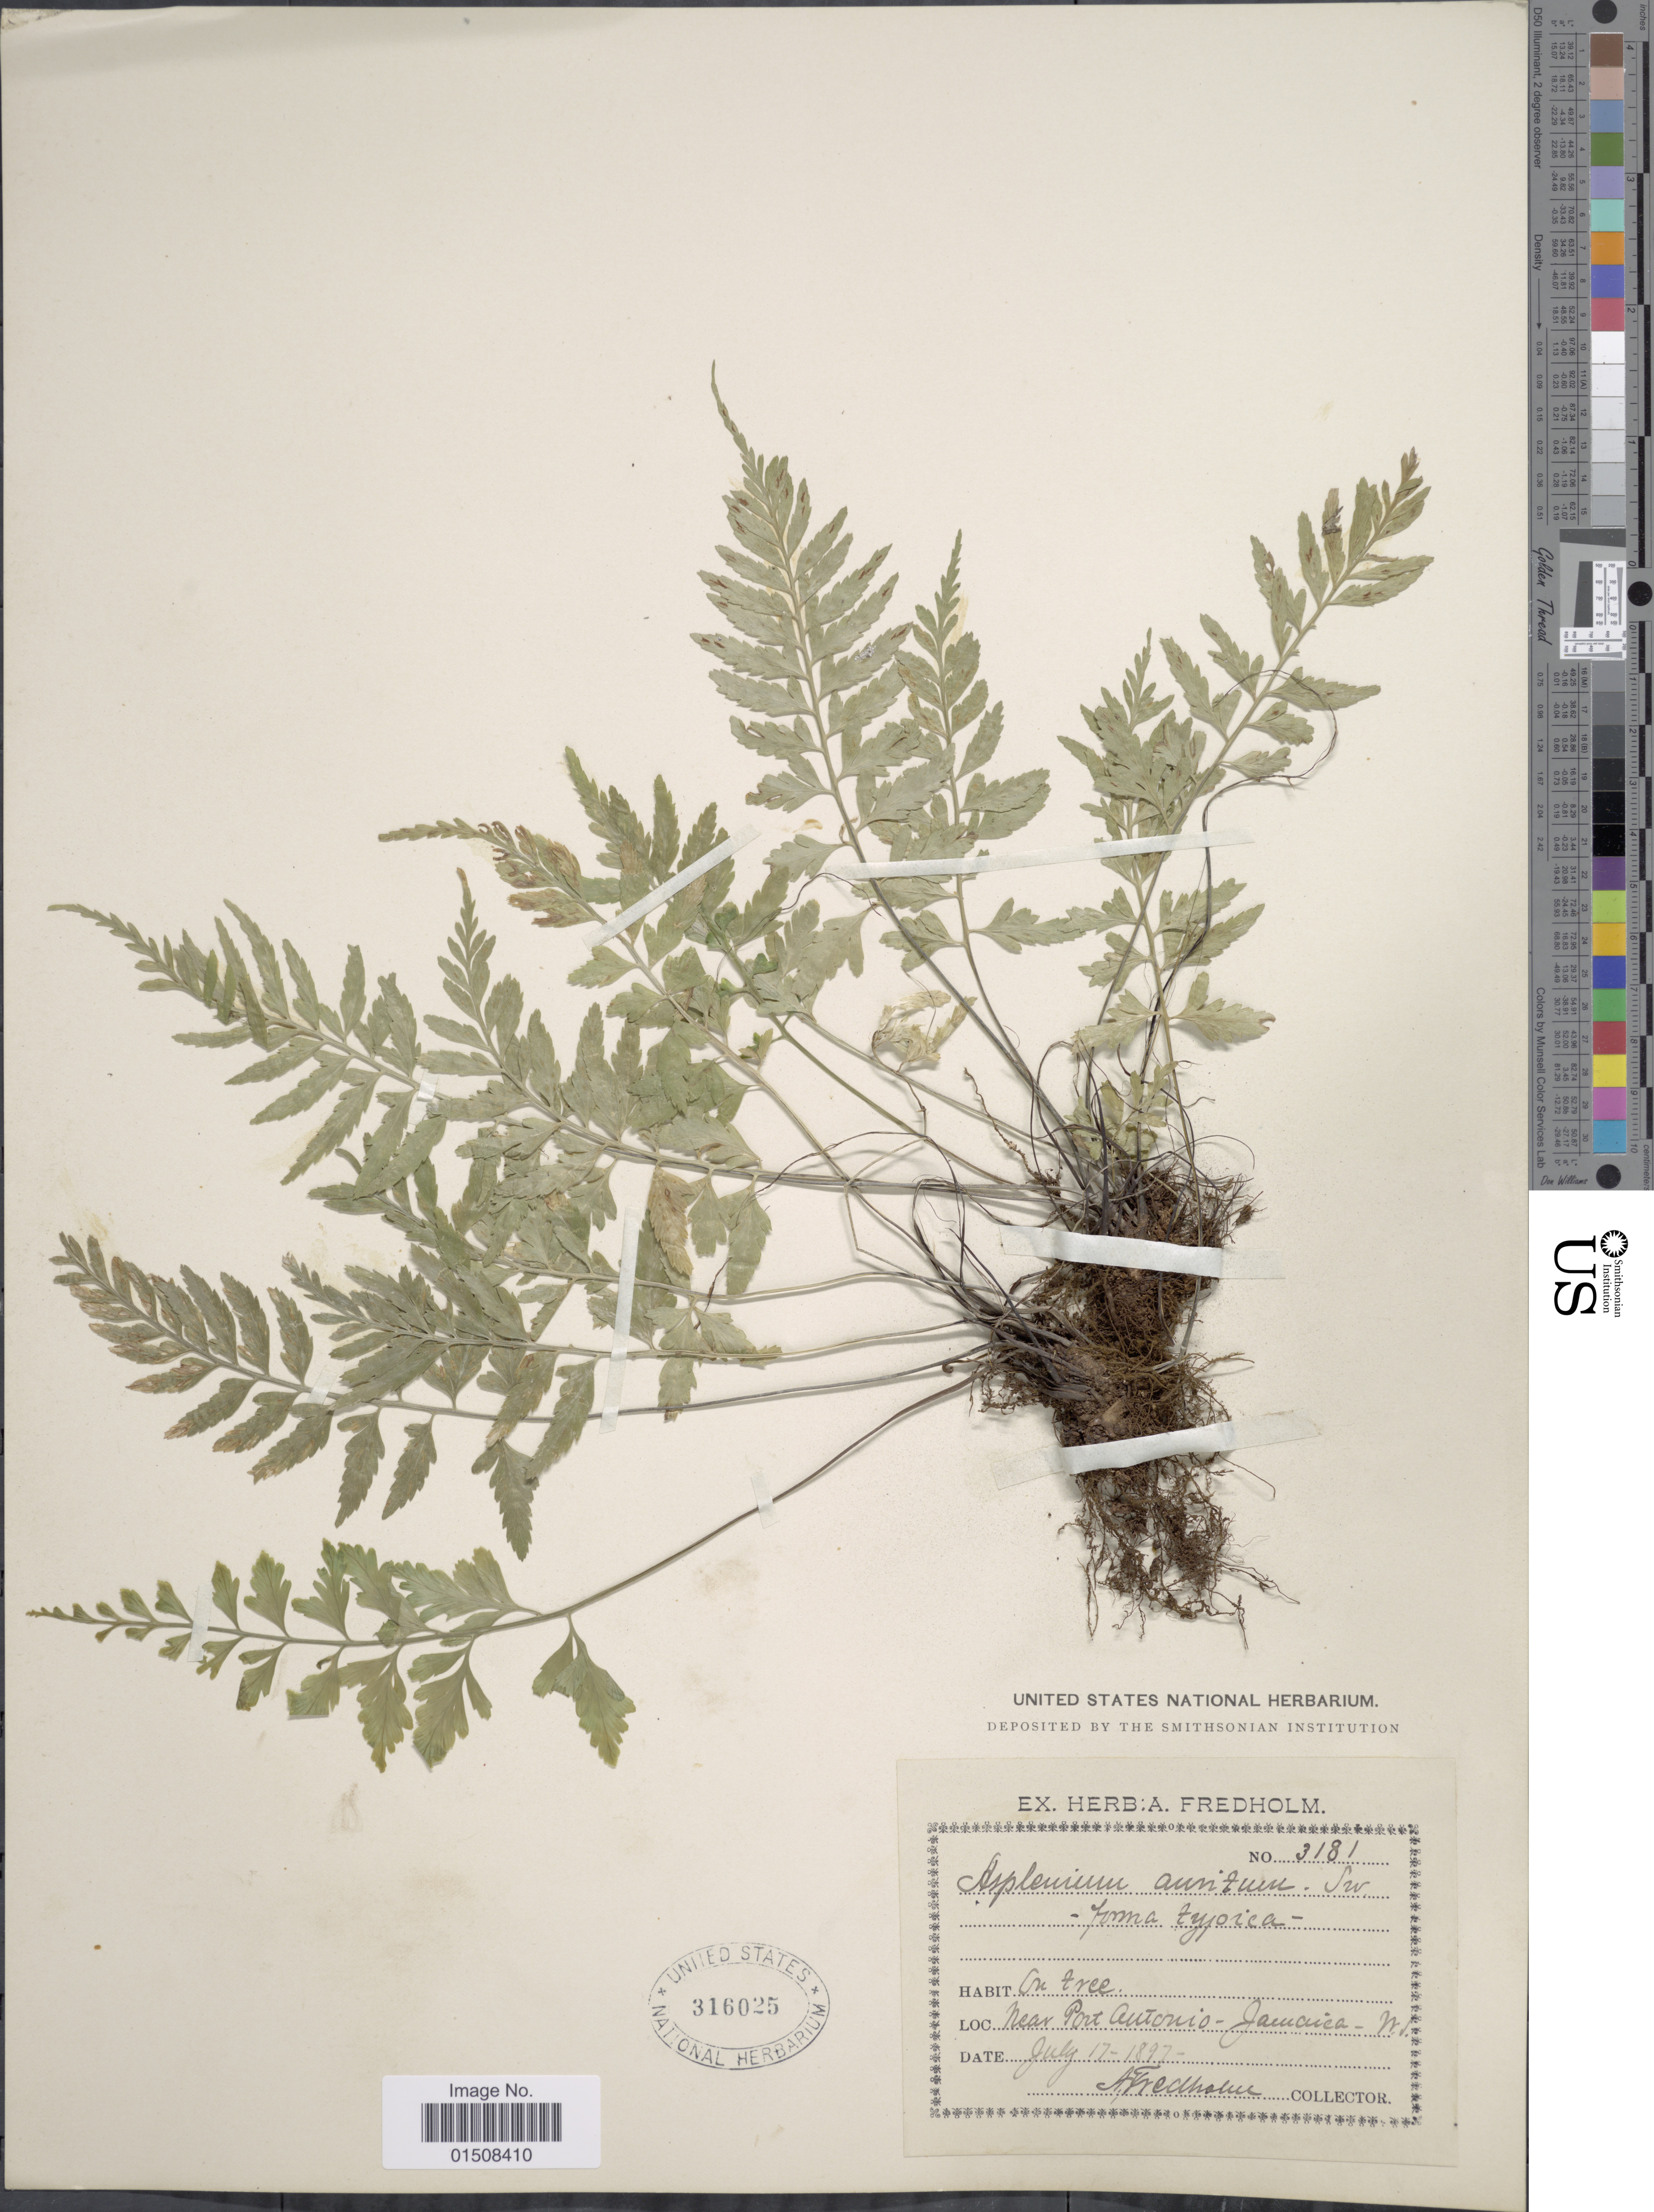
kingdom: Plantae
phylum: Tracheophyta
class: Polypodiopsida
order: Polypodiales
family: Aspleniaceae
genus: Asplenium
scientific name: Asplenium auritum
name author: Sw.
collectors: A. Fredholm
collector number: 3181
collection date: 1897-07-17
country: Jamaica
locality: Near Port Antorio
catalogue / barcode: US 316025